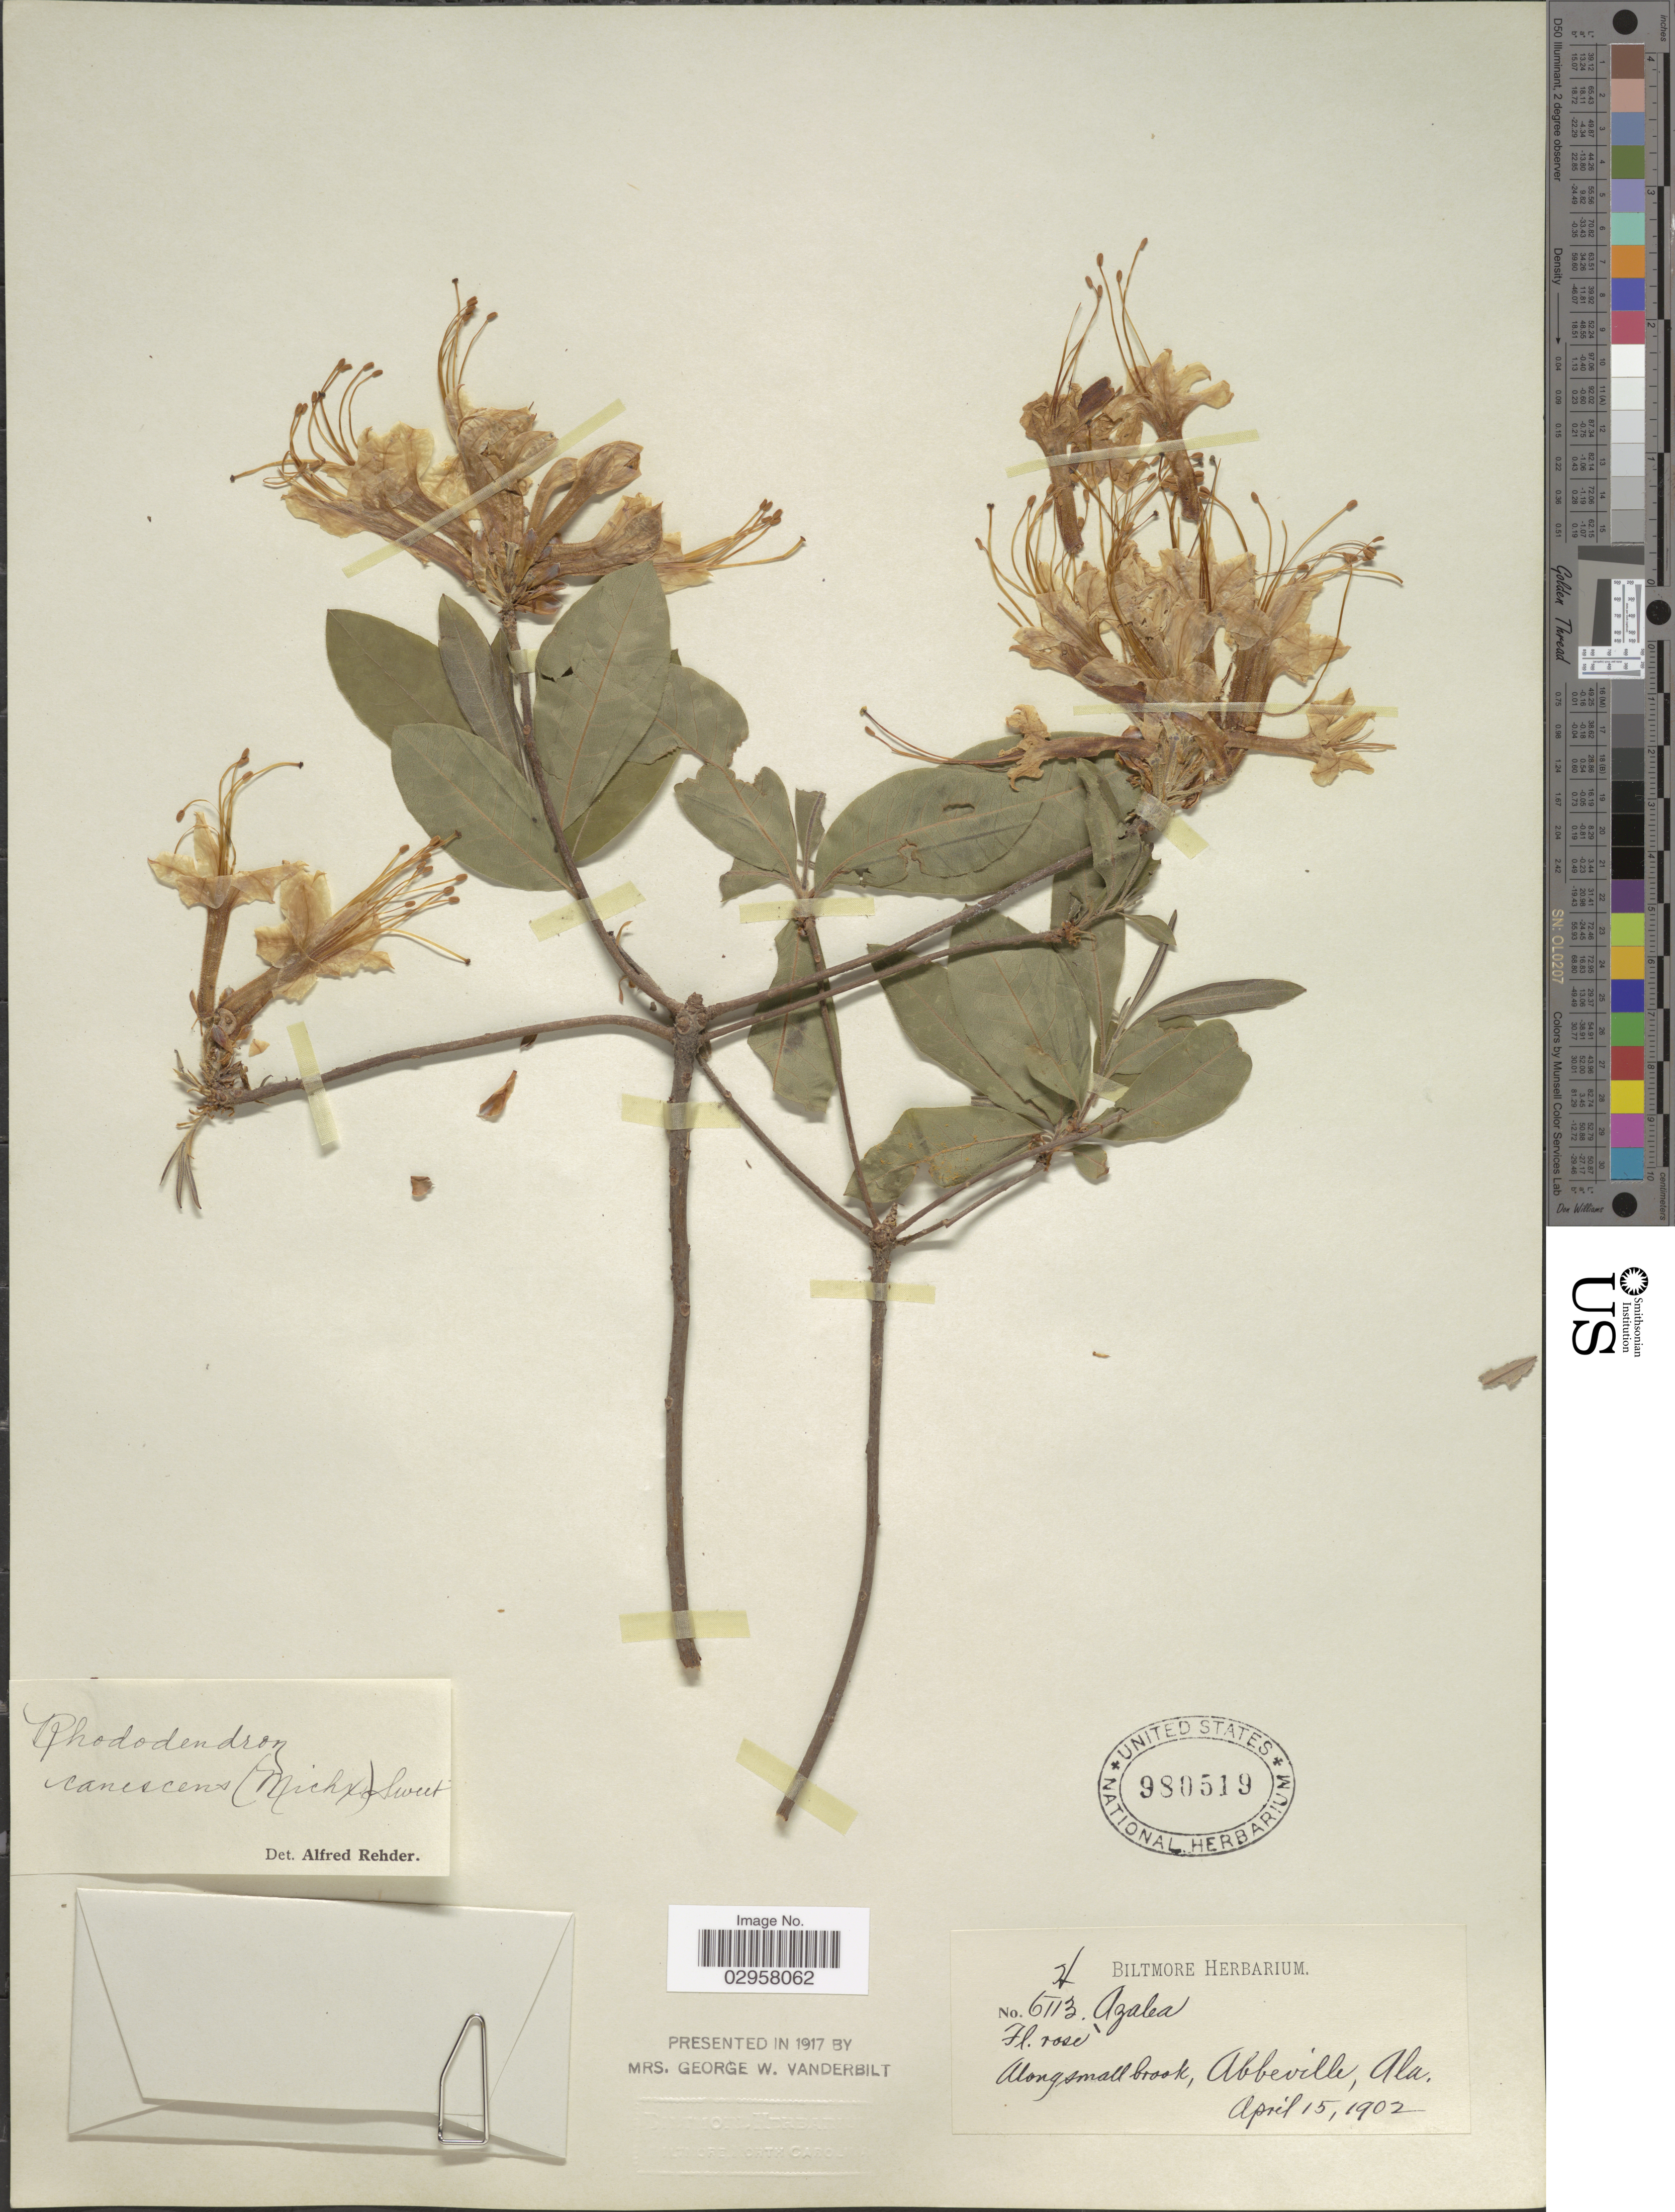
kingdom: Plantae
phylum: Tracheophyta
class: Magnoliopsida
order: Ericales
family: Ericaceae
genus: Rhododendron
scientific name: Rhododendron canescens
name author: (Michx.) Sweet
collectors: ex herb. Biltmore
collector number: H/6113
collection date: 1902-04-15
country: United States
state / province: Alabama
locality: Along small brook, Abbebille.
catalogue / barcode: US 980519